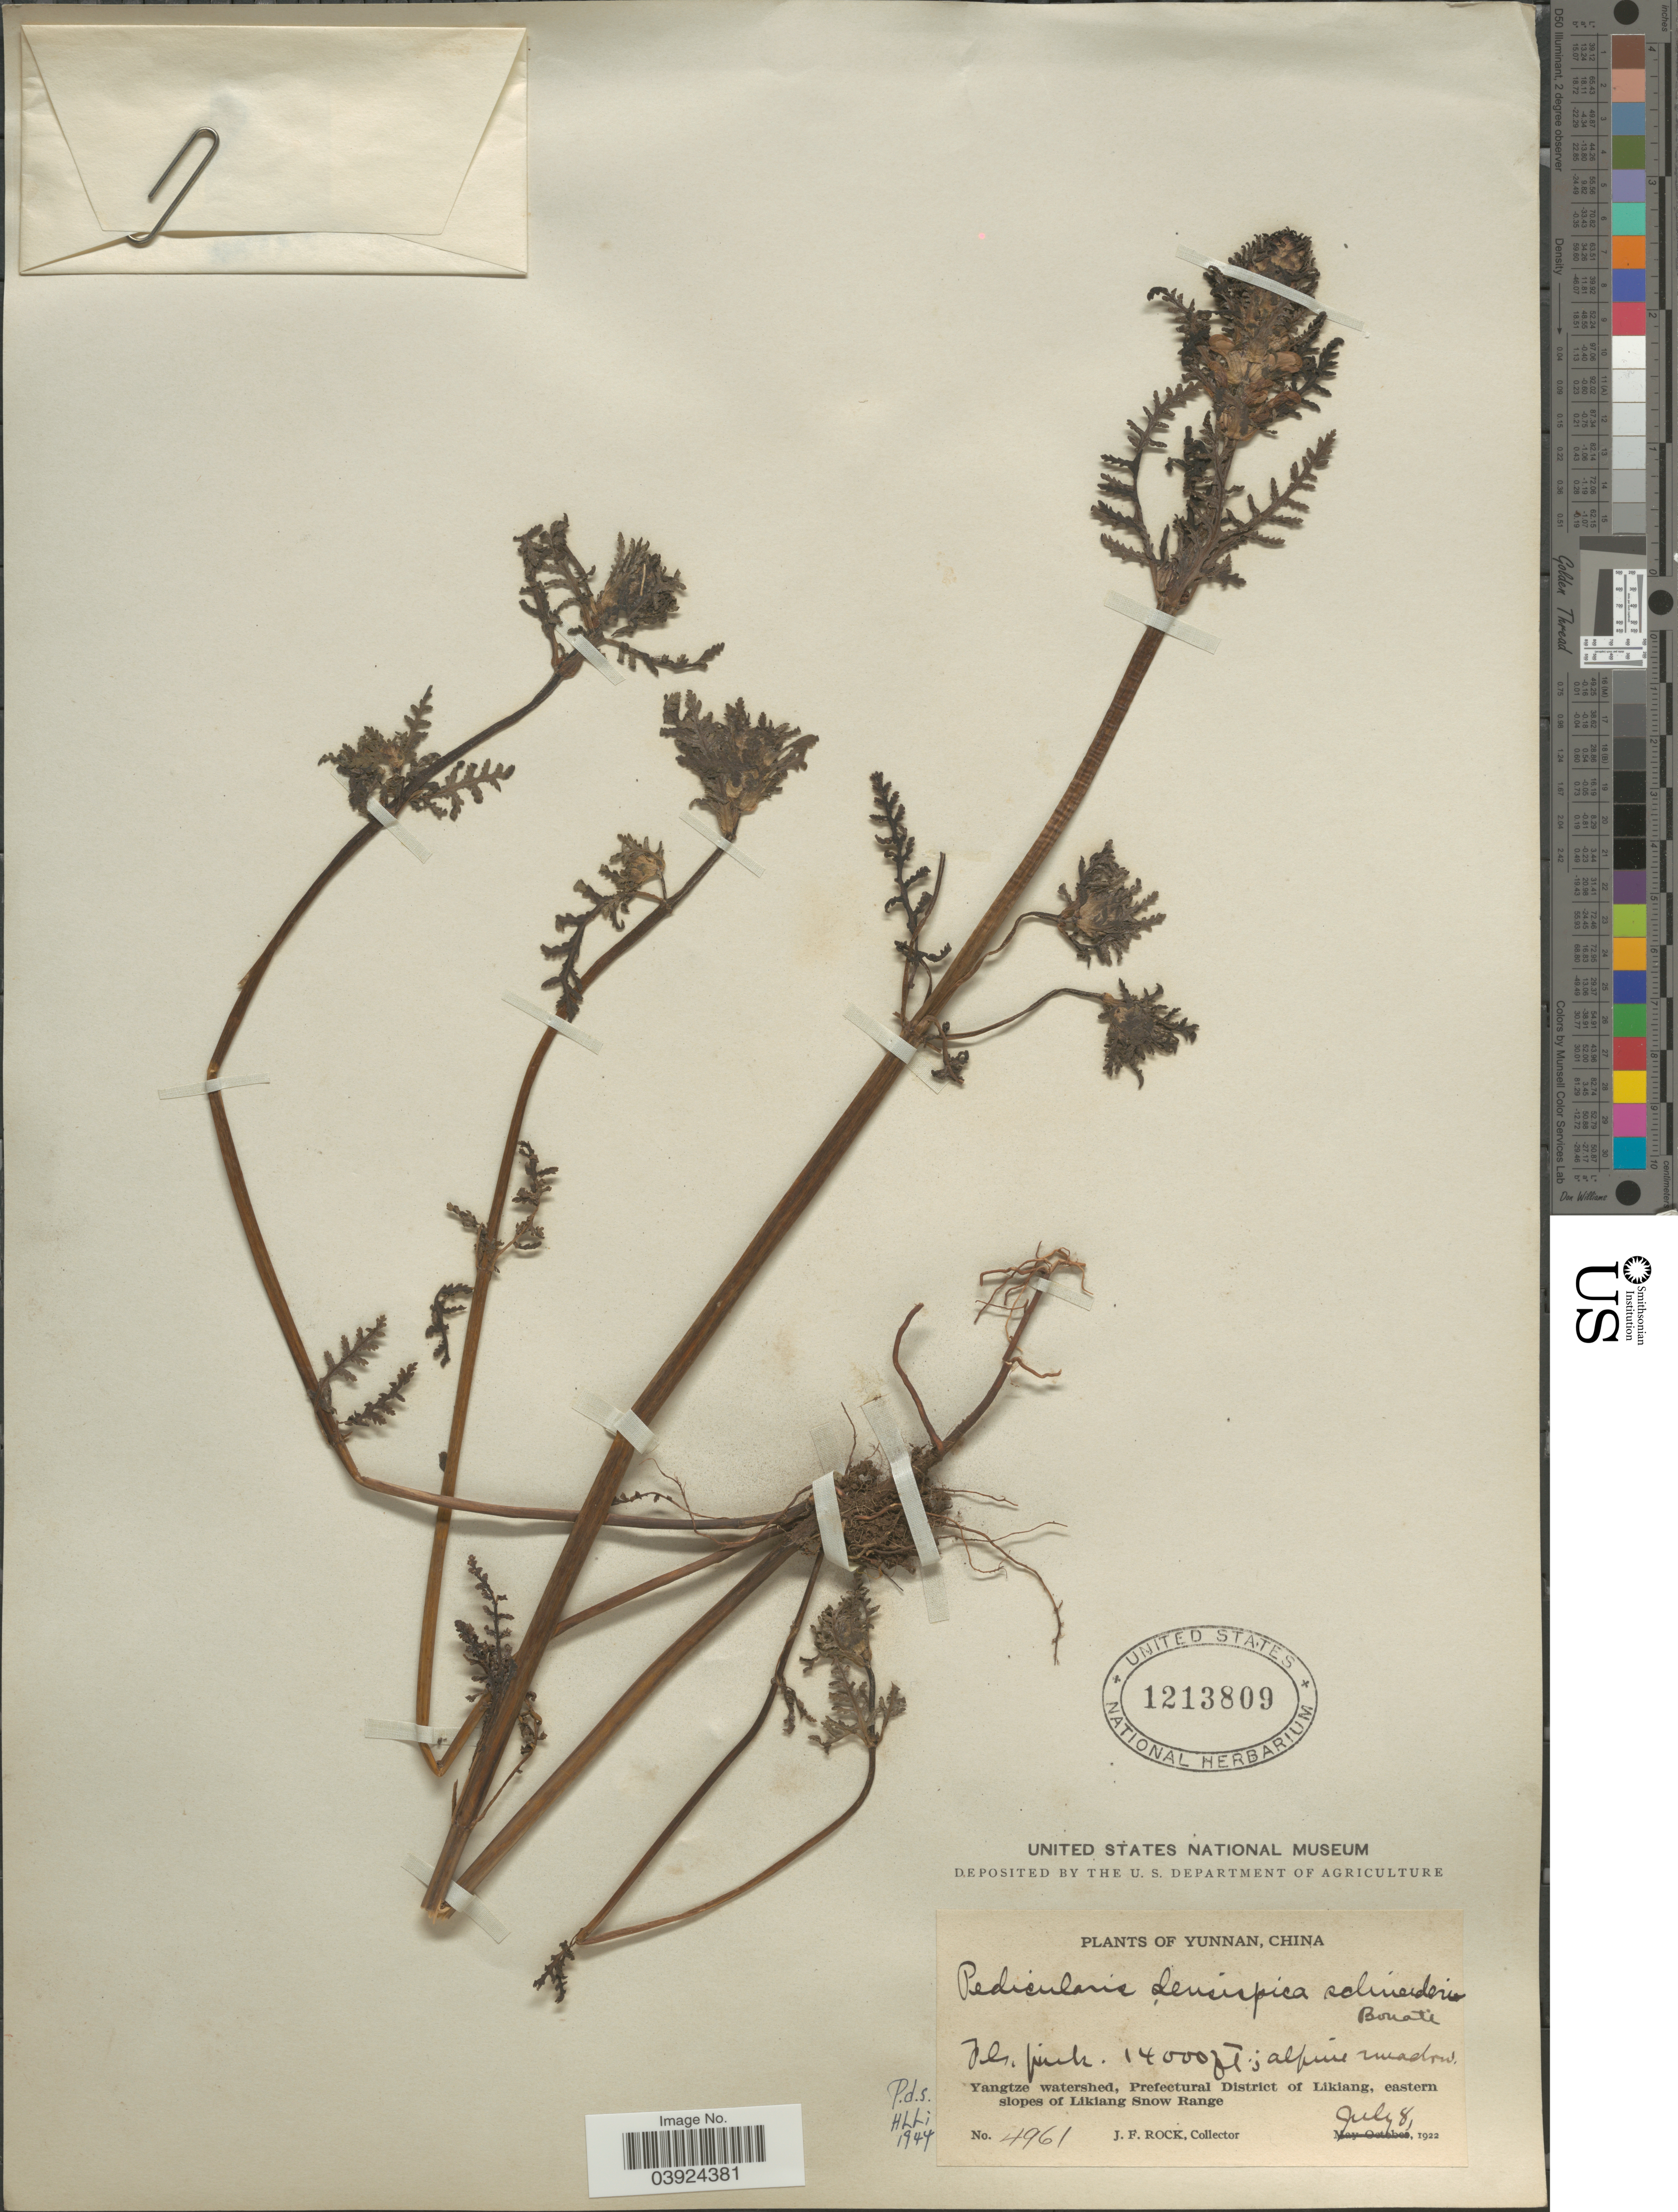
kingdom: Plantae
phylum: Tracheophyta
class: Magnoliopsida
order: Lamiales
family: Orobanchaceae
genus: Pedicularis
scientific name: Pedicularis densispica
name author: Franch. ex Maxim.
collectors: J. Rock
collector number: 4961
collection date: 1922-07-08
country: China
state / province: Yunnan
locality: Yangtze watershed, Prefectural District of Likiang, eastern slopes of Likiang Snow Range.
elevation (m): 4267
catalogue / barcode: US 1213809